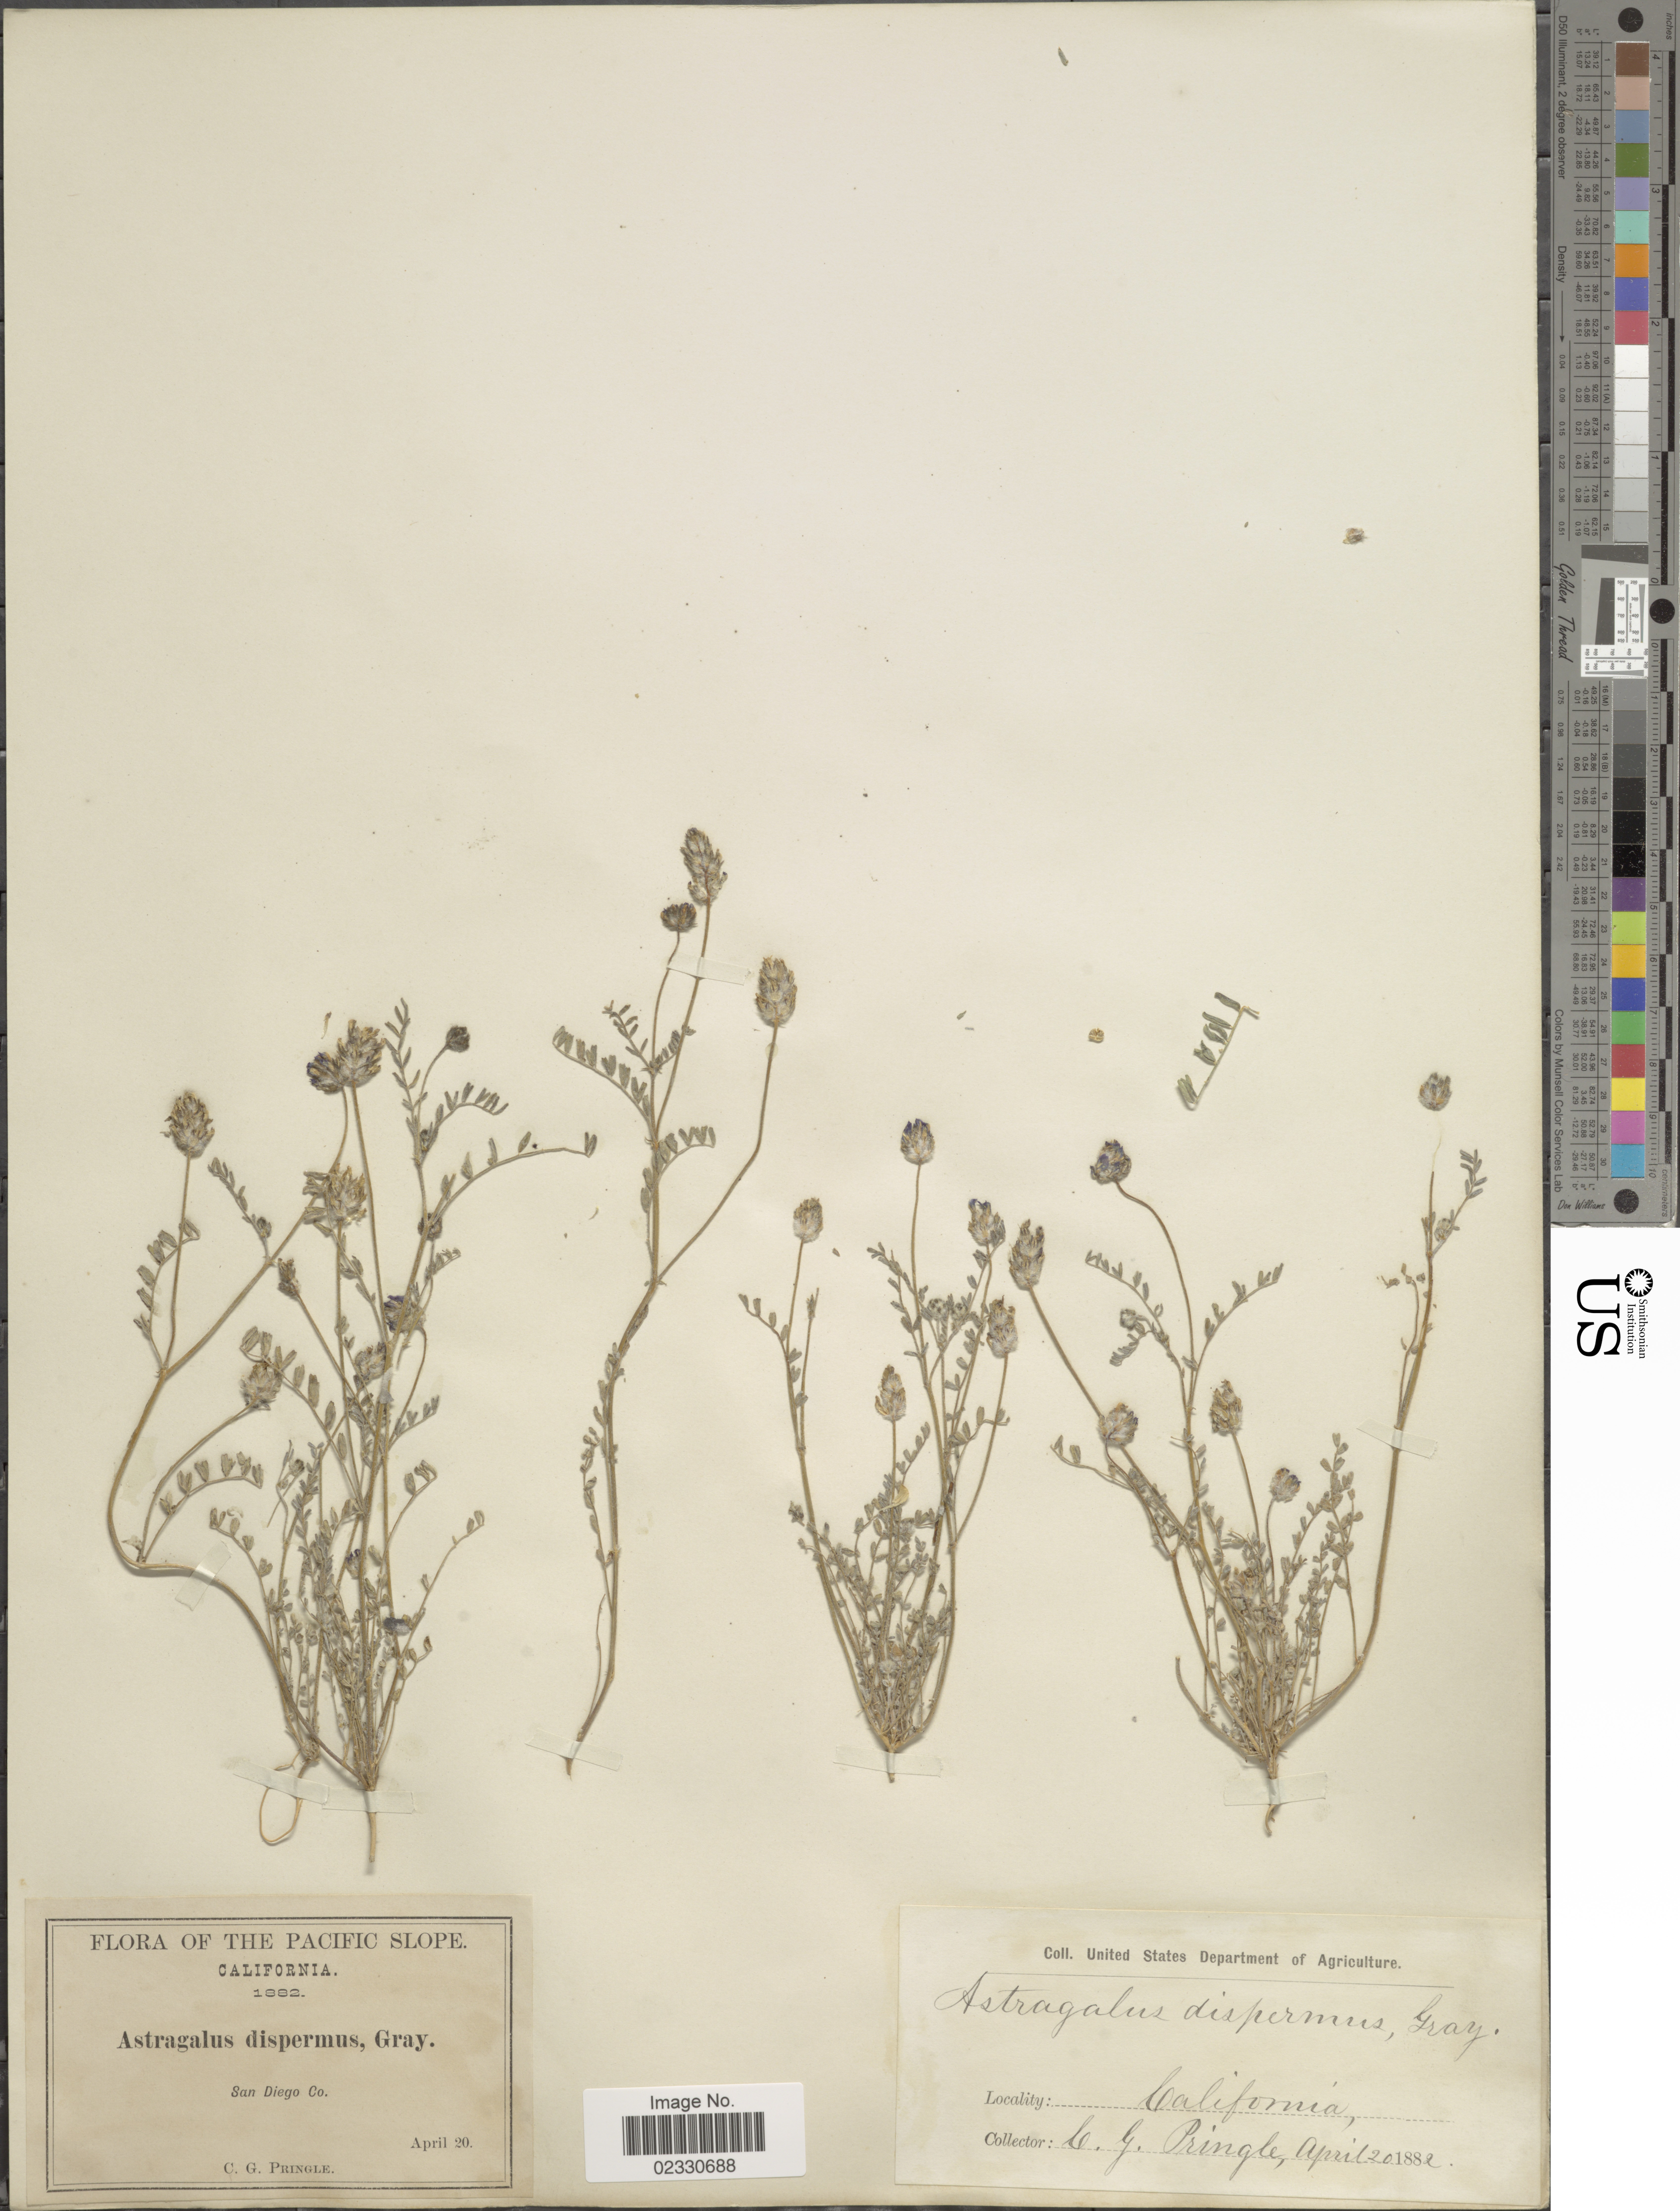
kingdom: Plantae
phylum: Tracheophyta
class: Magnoliopsida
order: Fabales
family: Fabaceae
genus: Astragalus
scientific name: Astragalus dispermus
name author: A. Gray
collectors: C. G. Pringle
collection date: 1882-04-20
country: United States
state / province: California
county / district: San Diego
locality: Pacific Slope, San Diego Co.